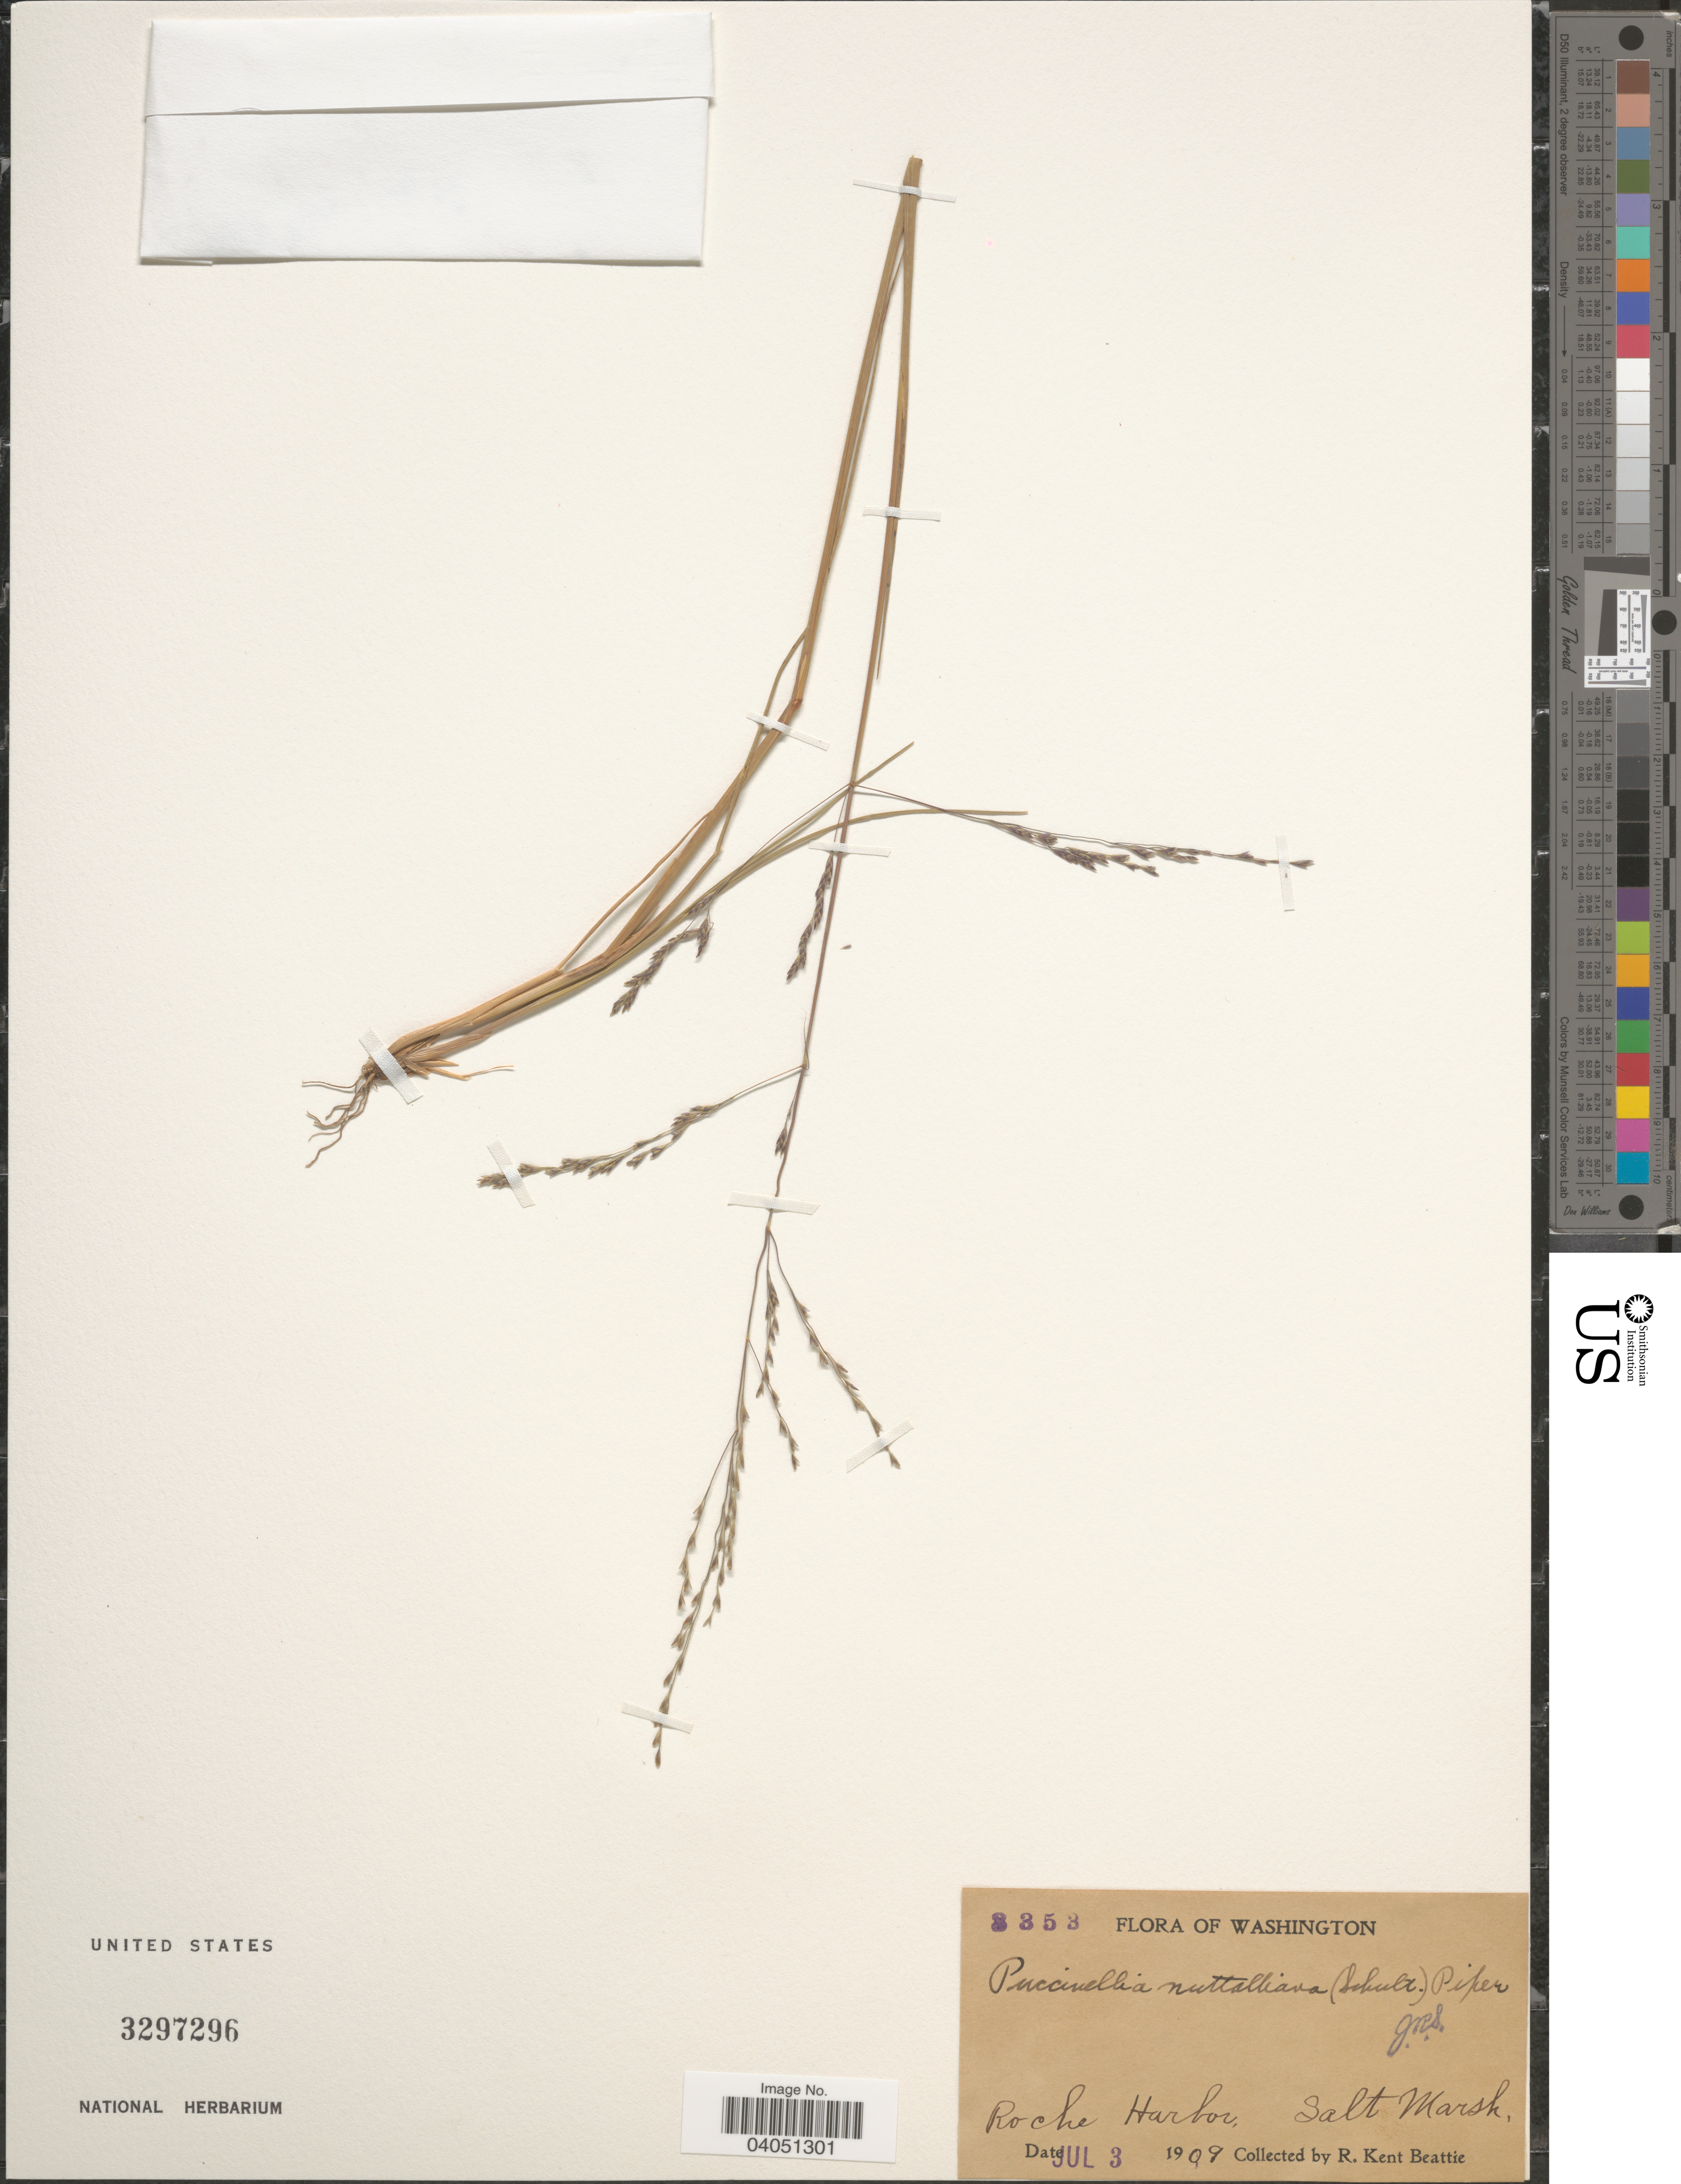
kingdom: Plantae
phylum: Tracheophyta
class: Liliopsida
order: Poales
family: Poaceae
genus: Puccinellia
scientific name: Puccinellia nuttalliana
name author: (Schult.) Hitchc.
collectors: R. K. Beattie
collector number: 8353*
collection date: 1909-07-03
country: United States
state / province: Washington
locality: Roche Harbor, Salt Marsh.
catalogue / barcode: US 3297296